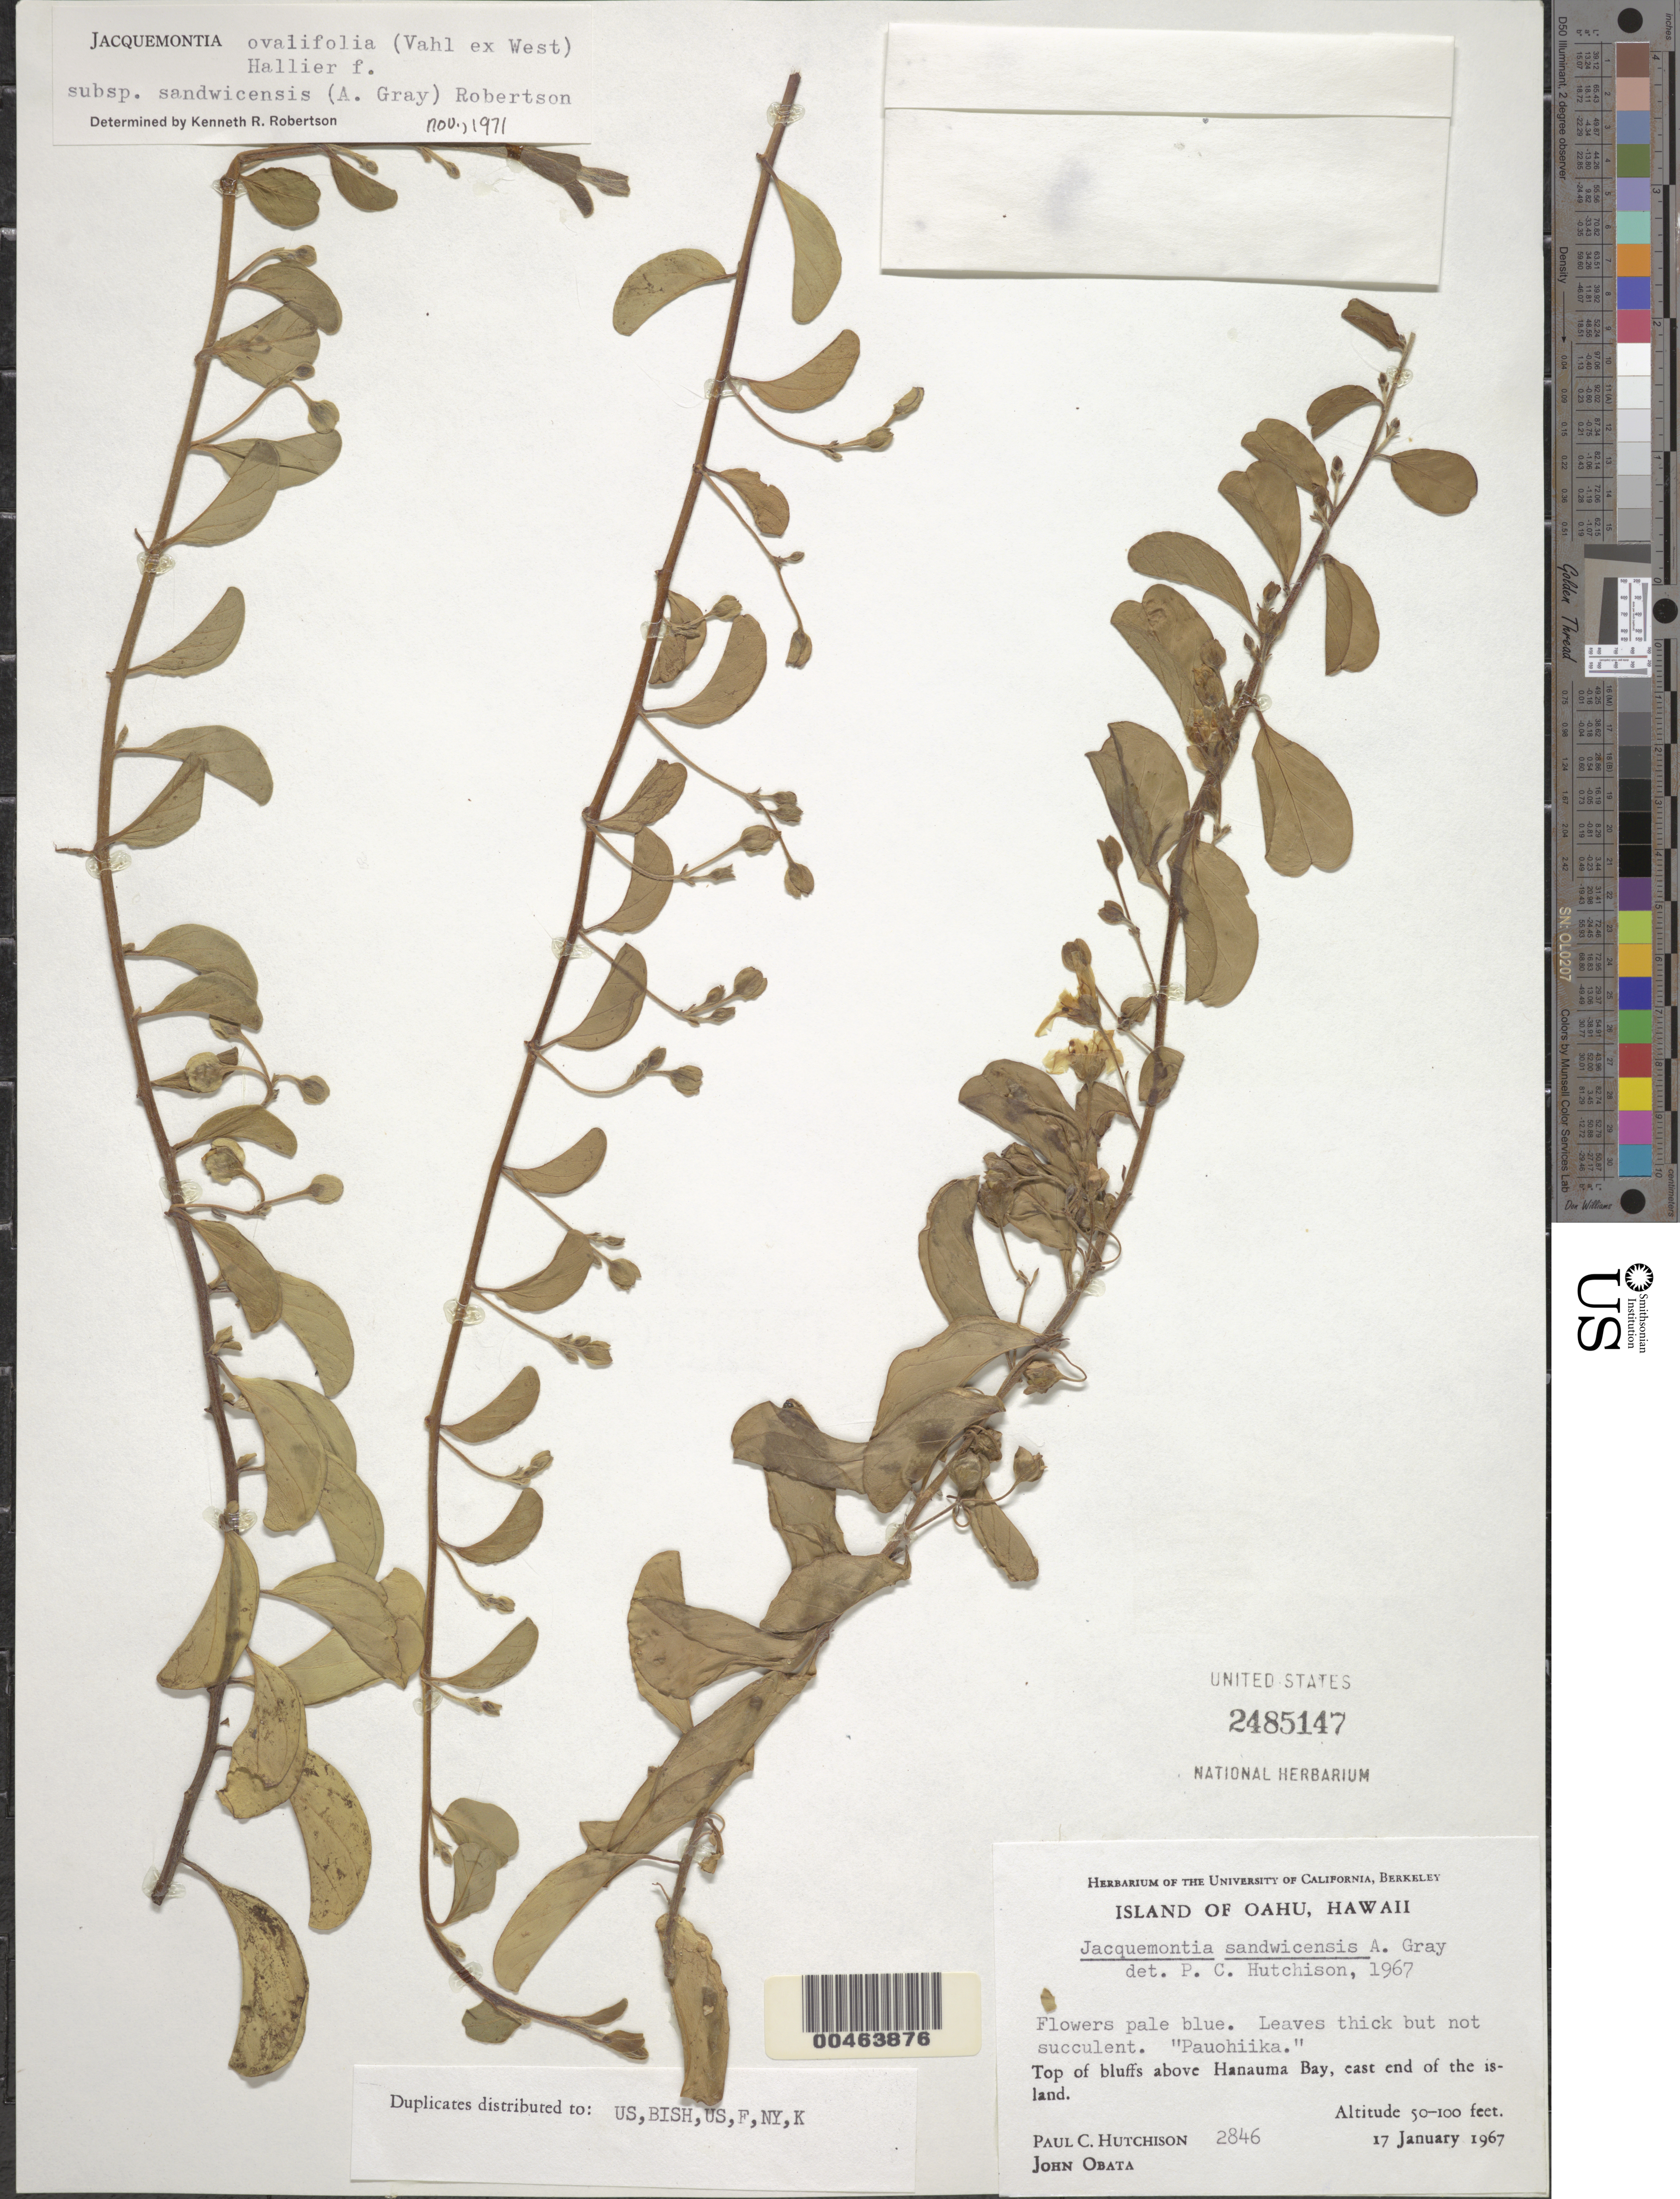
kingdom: Plantae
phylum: Tracheophyta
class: Magnoliopsida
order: Solanales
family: Convolvulaceae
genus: Jacquemontia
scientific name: Jacquemontia sandwicensis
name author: A. Gray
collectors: P. C. Hutchison & J. Obata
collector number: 2846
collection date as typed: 17 Jan 1967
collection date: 1967-01-17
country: United States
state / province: Hawaii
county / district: Honolulu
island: Oahu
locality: Top of bluffs above Hanauma Bay, east end of the island.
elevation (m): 15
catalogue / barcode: US 2485147